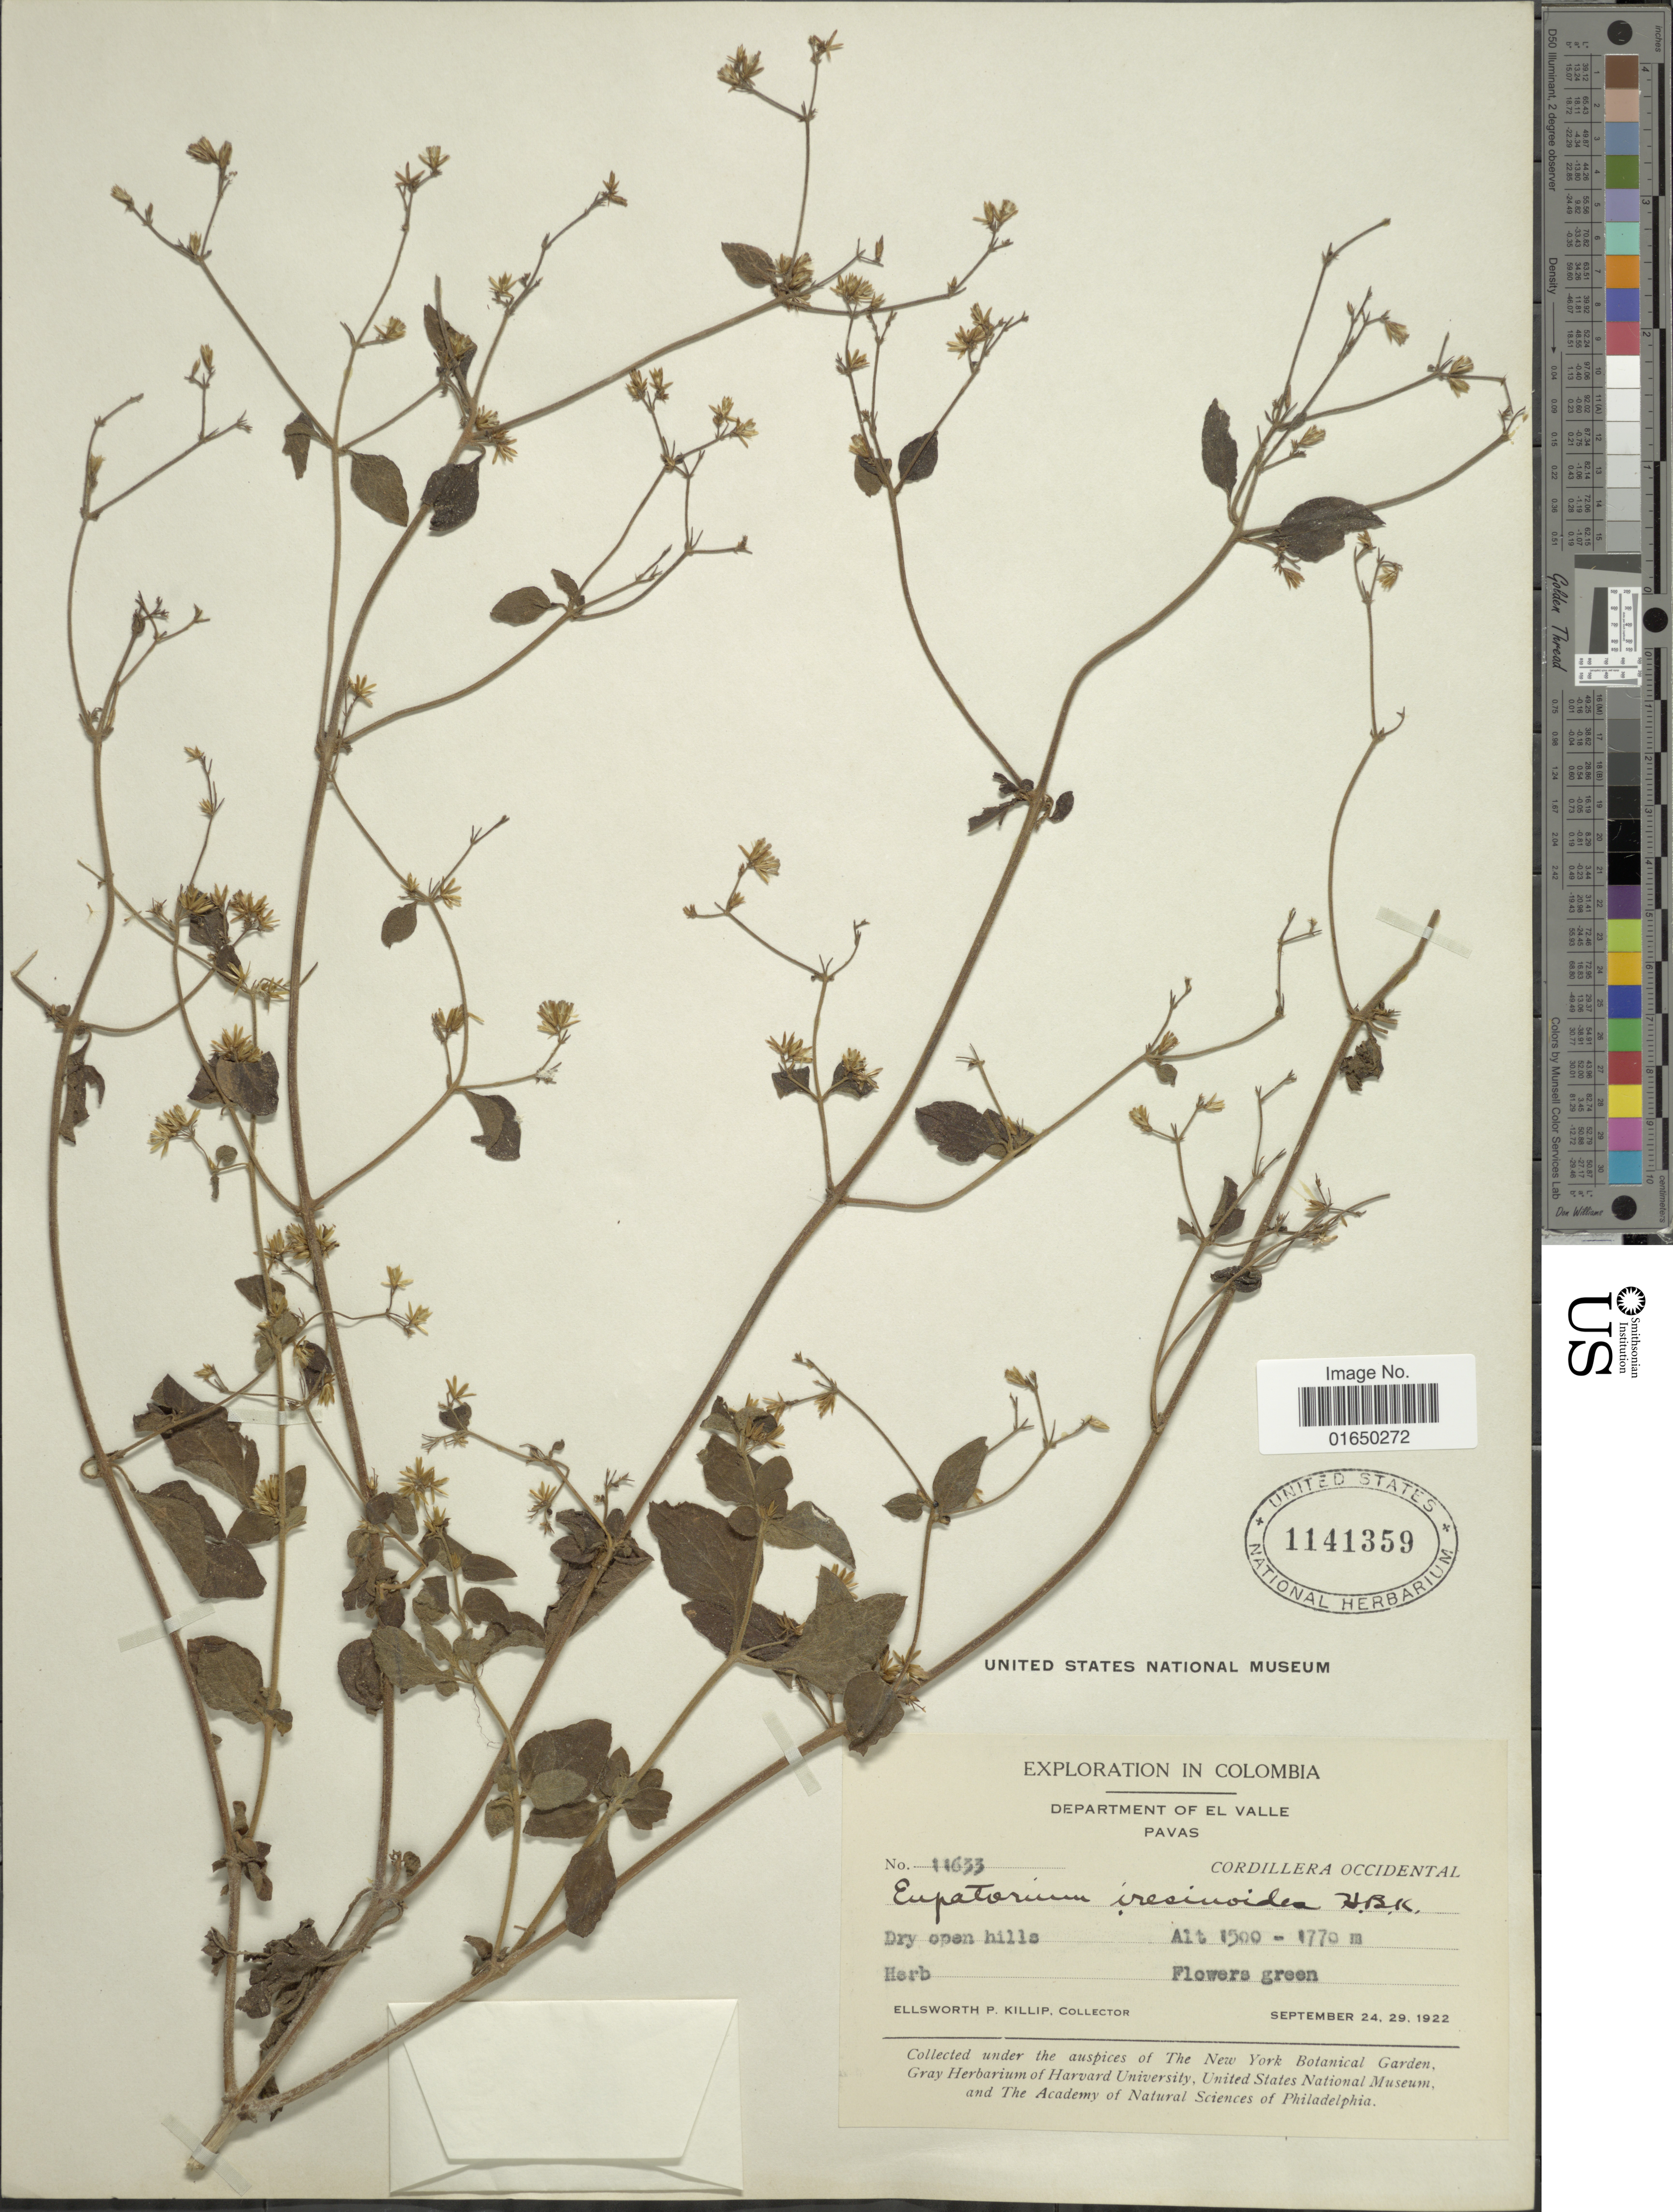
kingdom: Plantae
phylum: Tracheophyta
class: Magnoliopsida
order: Asterales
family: Asteraceae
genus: Condylidium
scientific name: Condylidium iresinoides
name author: (Kunth) R.M. King & H. Rob.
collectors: E. P. Killip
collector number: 11633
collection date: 1922-09-24/1922-09-29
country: Colombia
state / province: Valle del Cauca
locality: Department of El Valle, Pavas, Cordillera Occidental, Dry open hills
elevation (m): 1500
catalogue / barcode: US 1141359